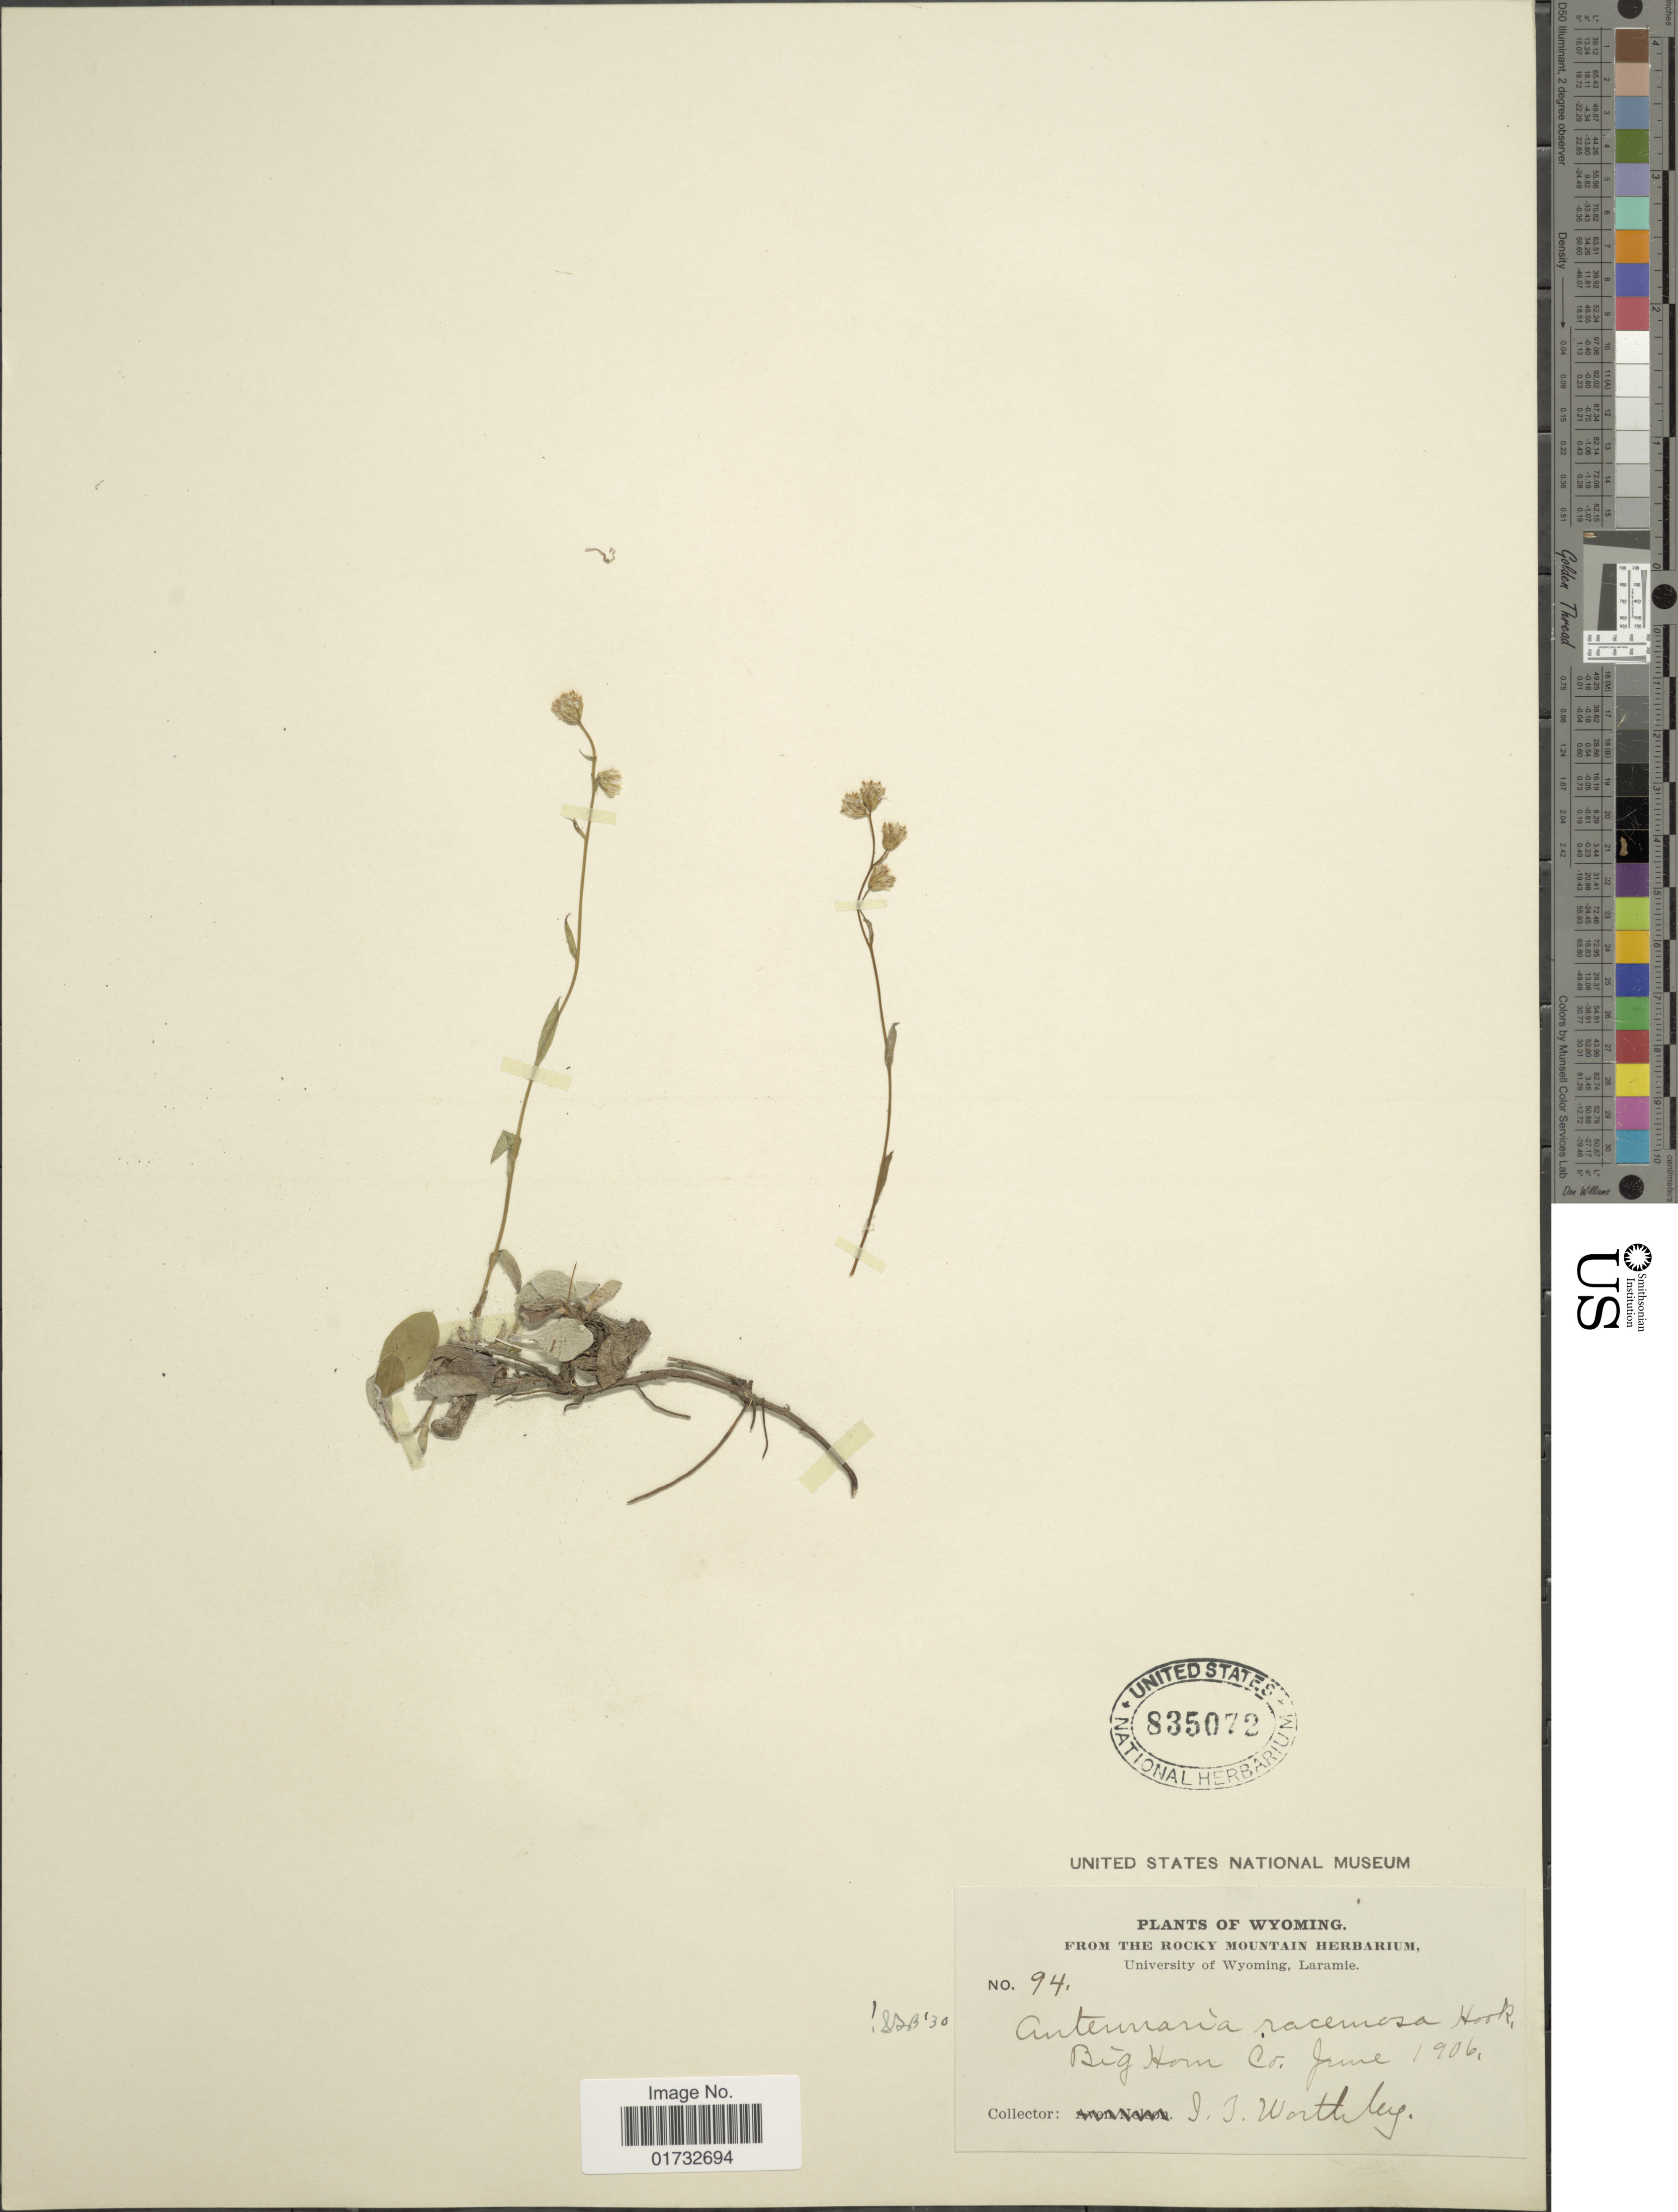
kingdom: Plantae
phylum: Tracheophyta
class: Magnoliopsida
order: Asterales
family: Asteraceae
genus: Antennaria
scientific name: Antennaria racemosa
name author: Hook.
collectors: I. Worthley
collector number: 94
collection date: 1904-06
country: United States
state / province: Wyoming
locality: Big Horn Co.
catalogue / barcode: US 835072